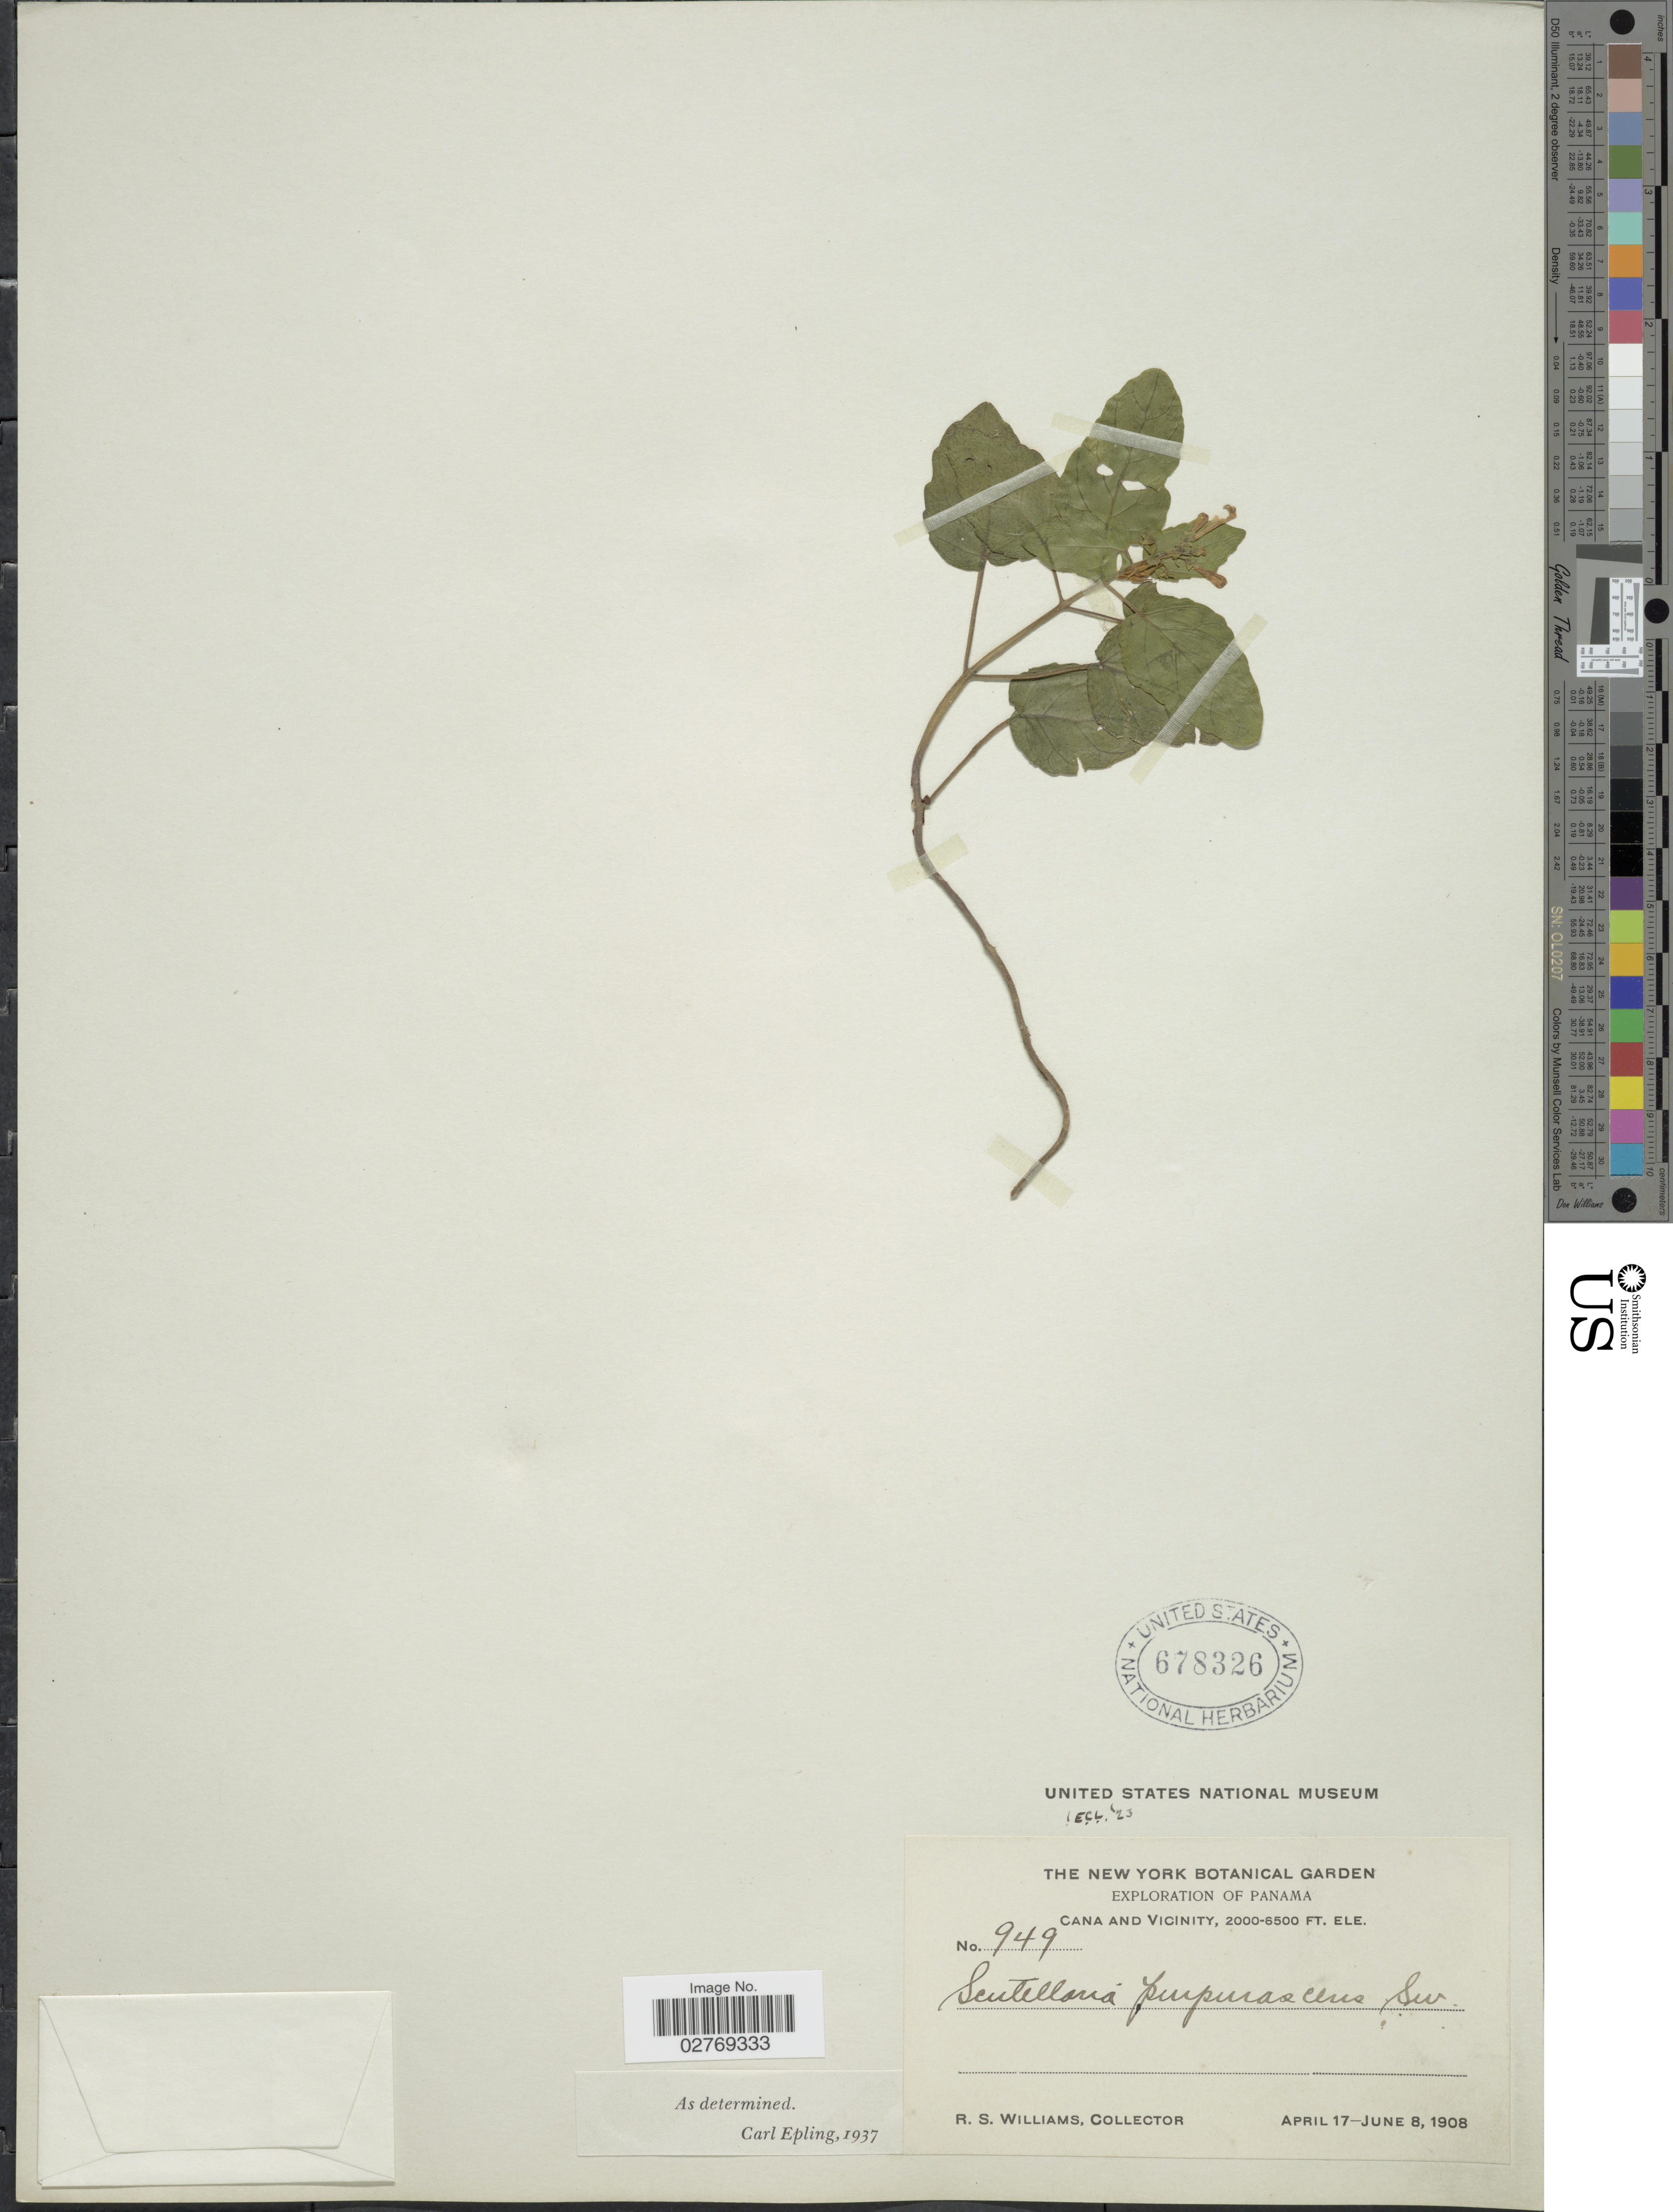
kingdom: Plantae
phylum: Tracheophyta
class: Magnoliopsida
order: Lamiales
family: Lamiaceae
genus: Scutellaria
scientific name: Scutellaria purpurascens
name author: Sw.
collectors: R. S. Williams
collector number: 949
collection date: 1908-04-17/1908-06-08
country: Panama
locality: Cana and Vicinity.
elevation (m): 610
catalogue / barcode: US 678326